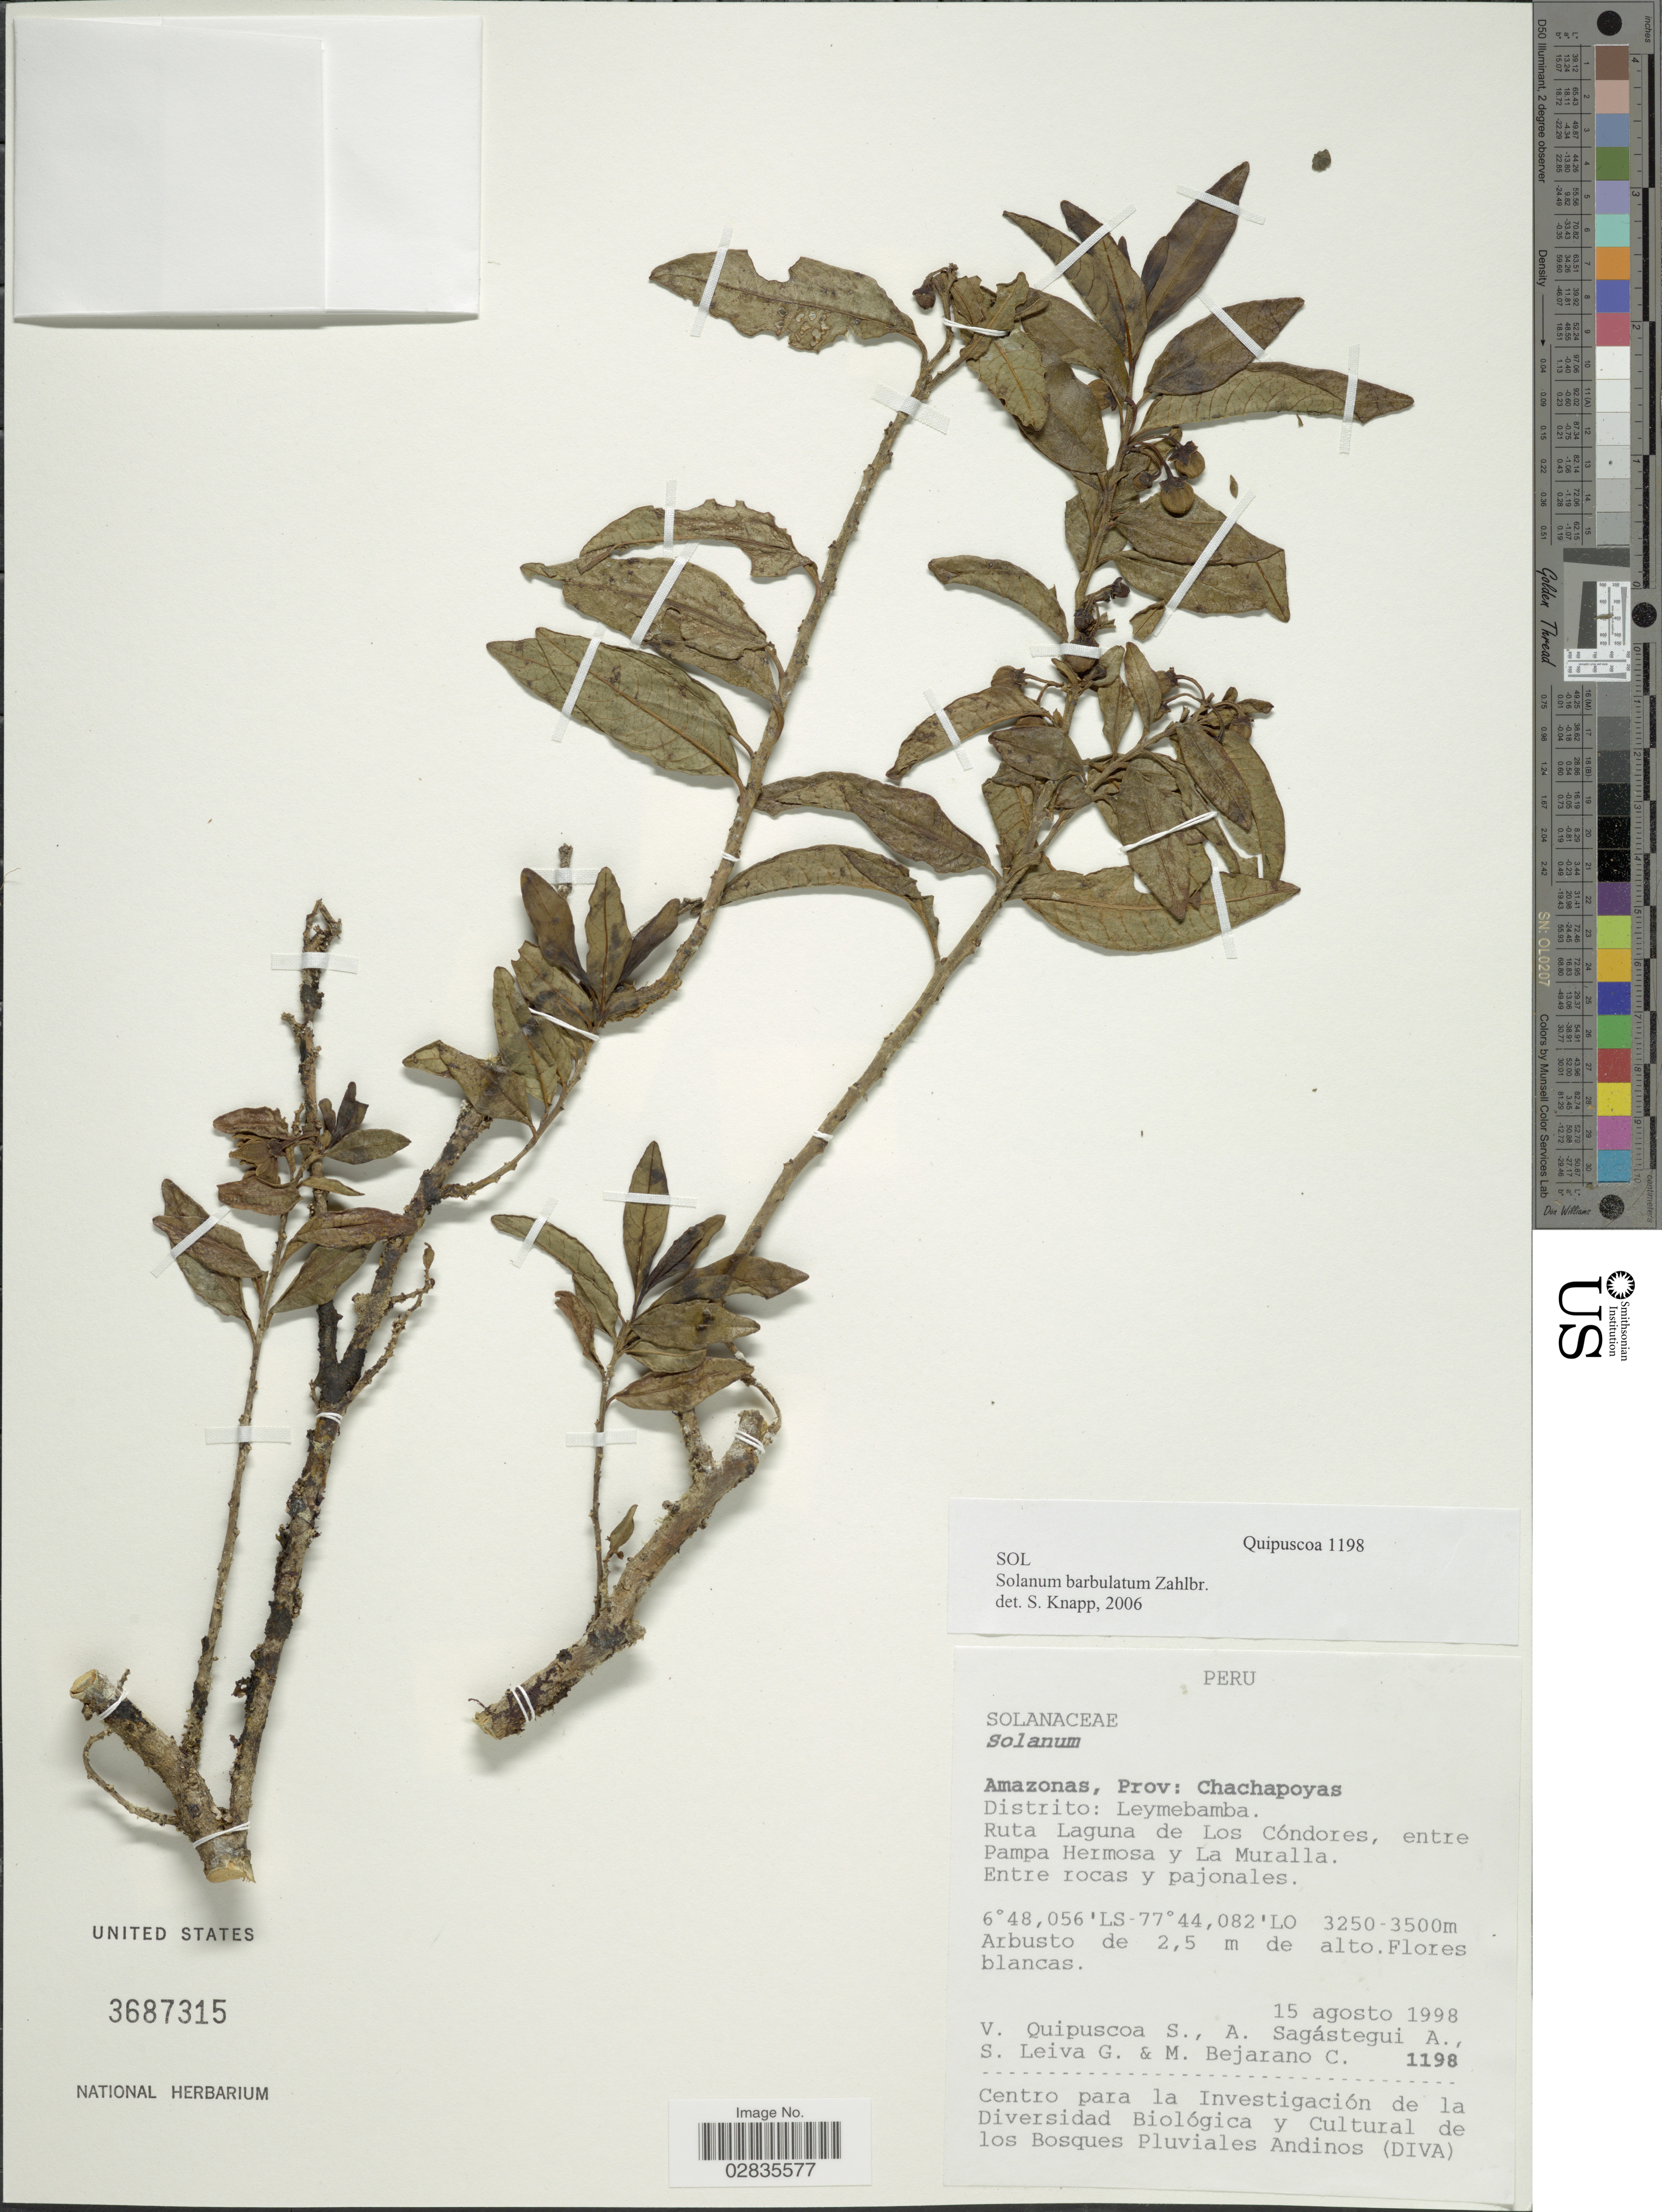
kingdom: Plantae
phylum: Tracheophyta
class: Magnoliopsida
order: Solanales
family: Solanaceae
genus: Solanum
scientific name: Solanum barbulatum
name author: Zahlbr.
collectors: V. Quipuscoa S., A. Sagástegui A., S. Leiva G. & M. Bejarano C.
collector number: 1198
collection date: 1998-08-15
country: Peru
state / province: Amazonas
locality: Prov: Chachapoyas, Distrito: Leymebamba, Ruta Laguna de Los Cóndores, entre Pampa Hermosa y La Muralla.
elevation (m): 3250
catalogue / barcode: US 3687315